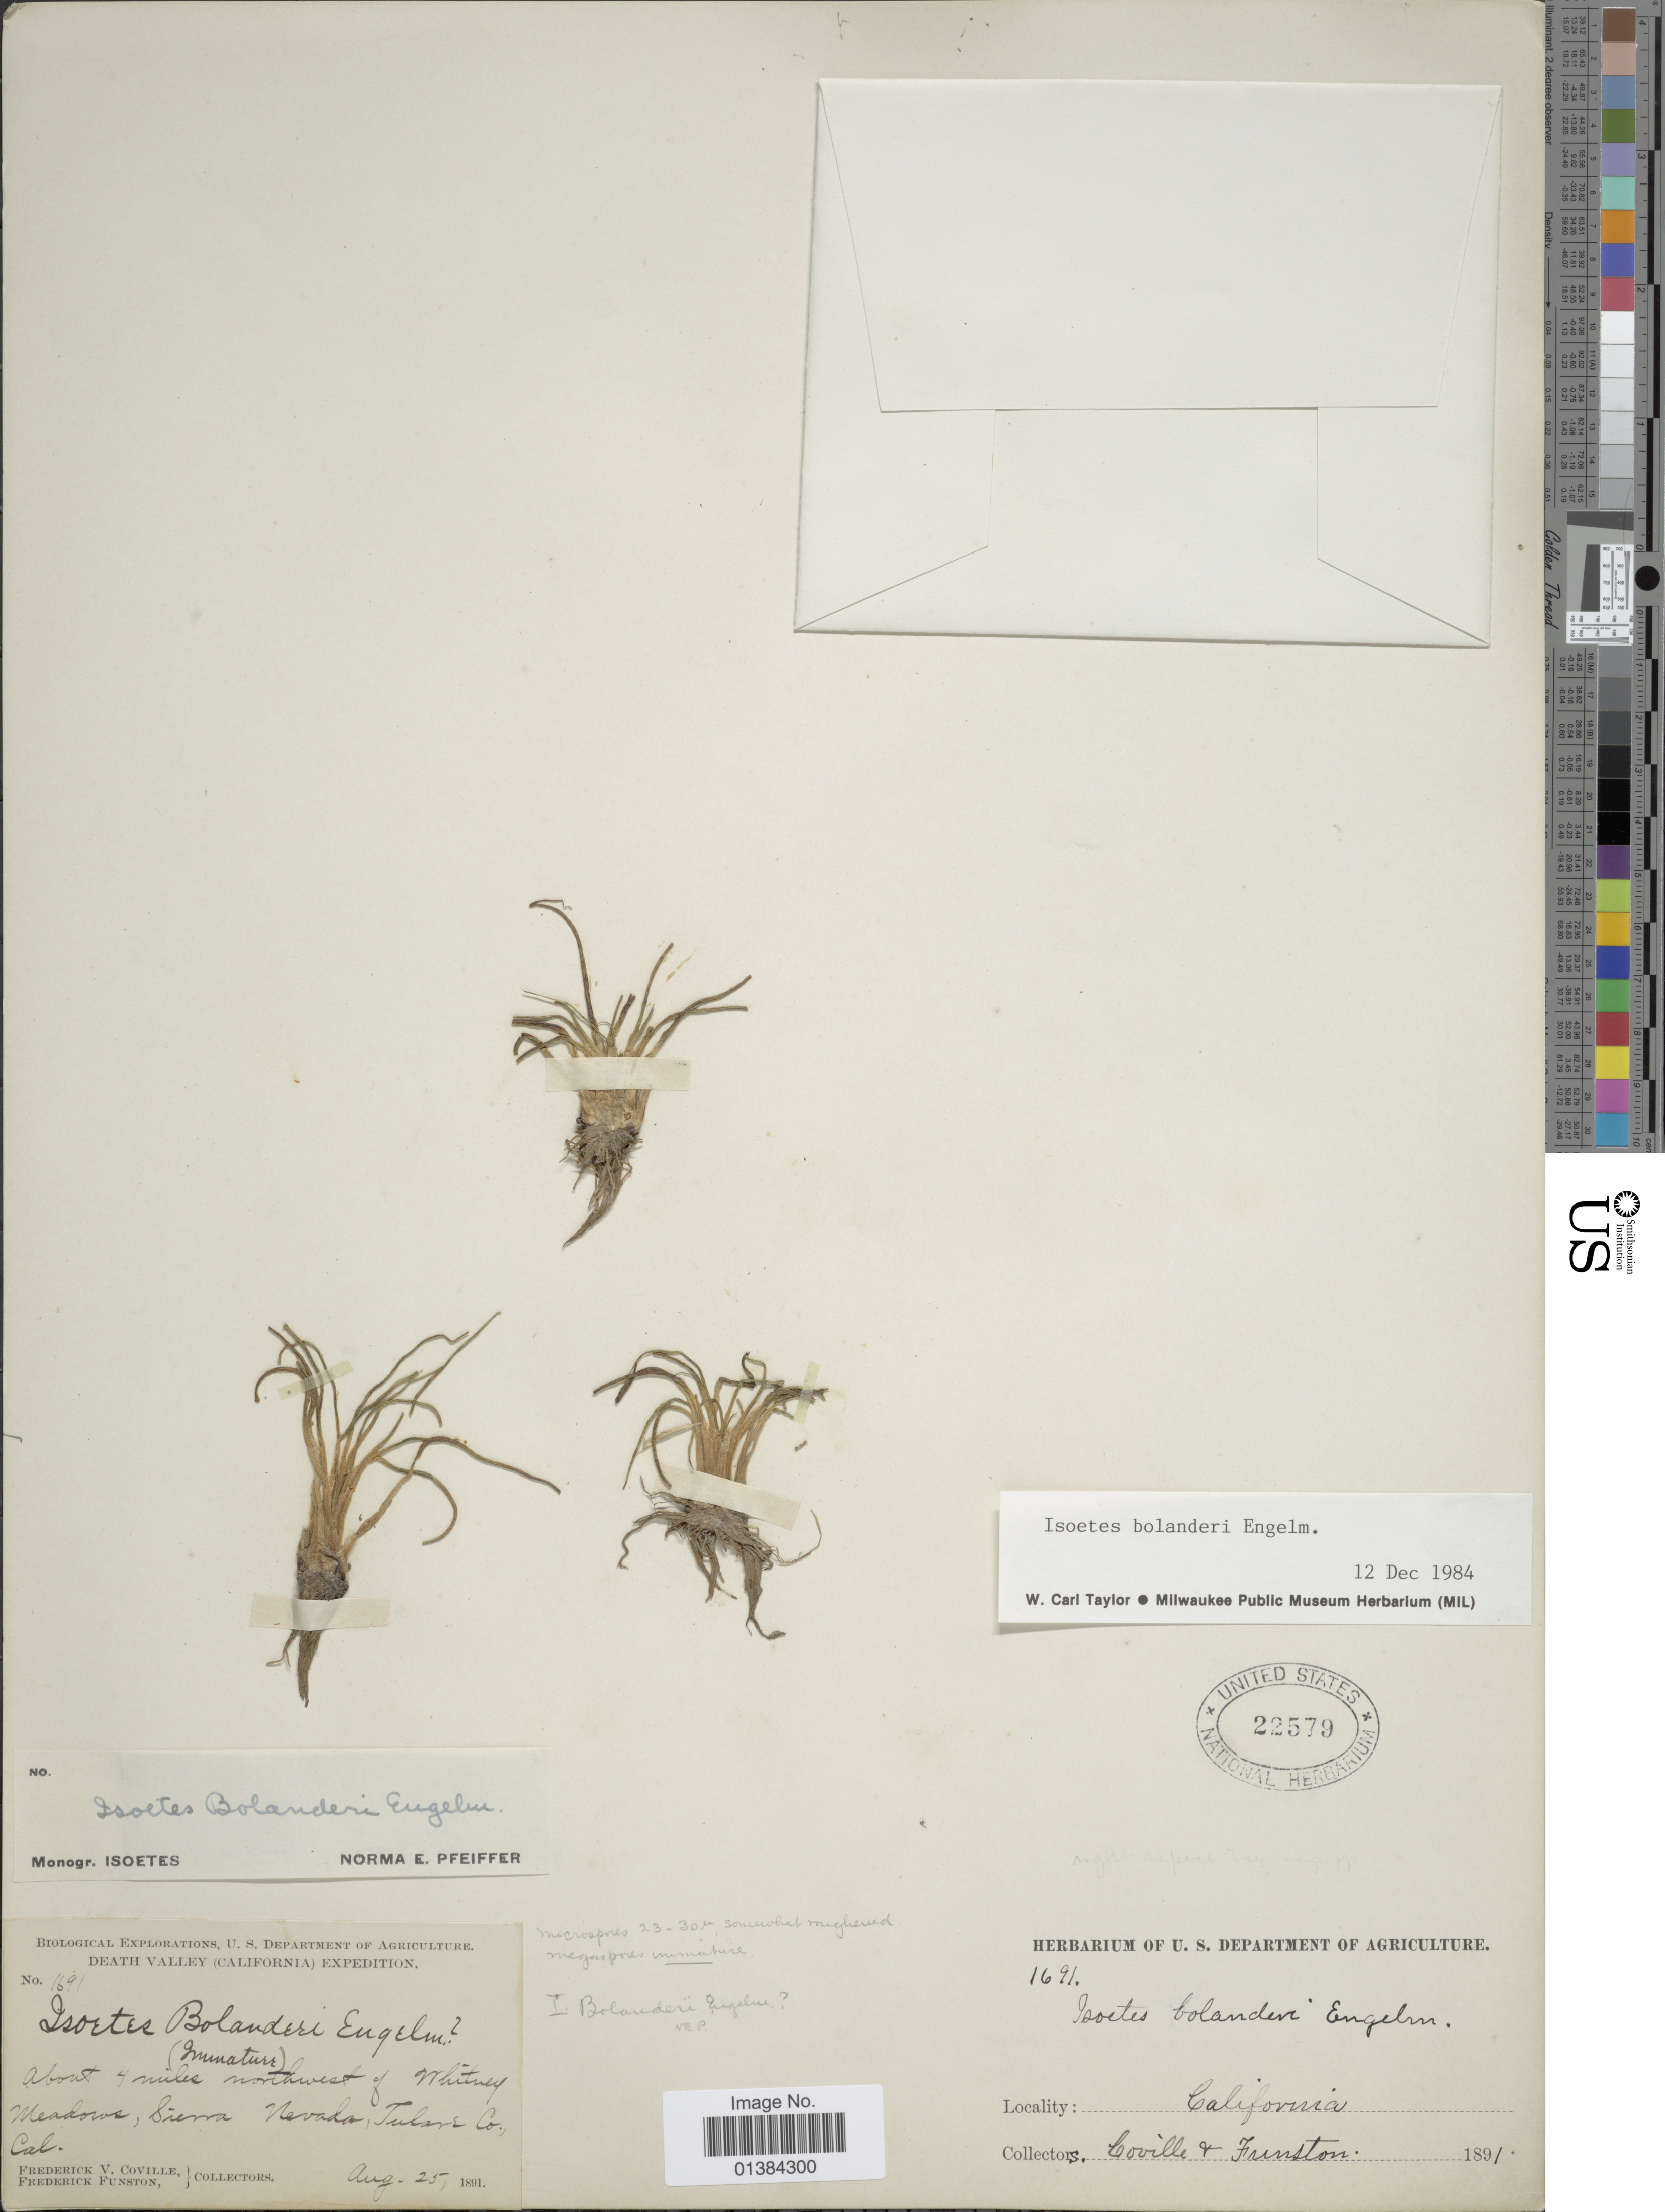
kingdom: Plantae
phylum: Tracheophyta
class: Lycopodiopsida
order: Isoetales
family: Isoetaceae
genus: Isoetes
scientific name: Isoetes bolanderi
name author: Engelm.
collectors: F. V. Coville & F. Funston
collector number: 1691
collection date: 1891-08-25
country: United States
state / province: California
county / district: Tulare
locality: Death Valley. About 4 miles northwest of Whitney Meadows, Sierra Nevada, Tulare Co.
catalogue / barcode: US 22579